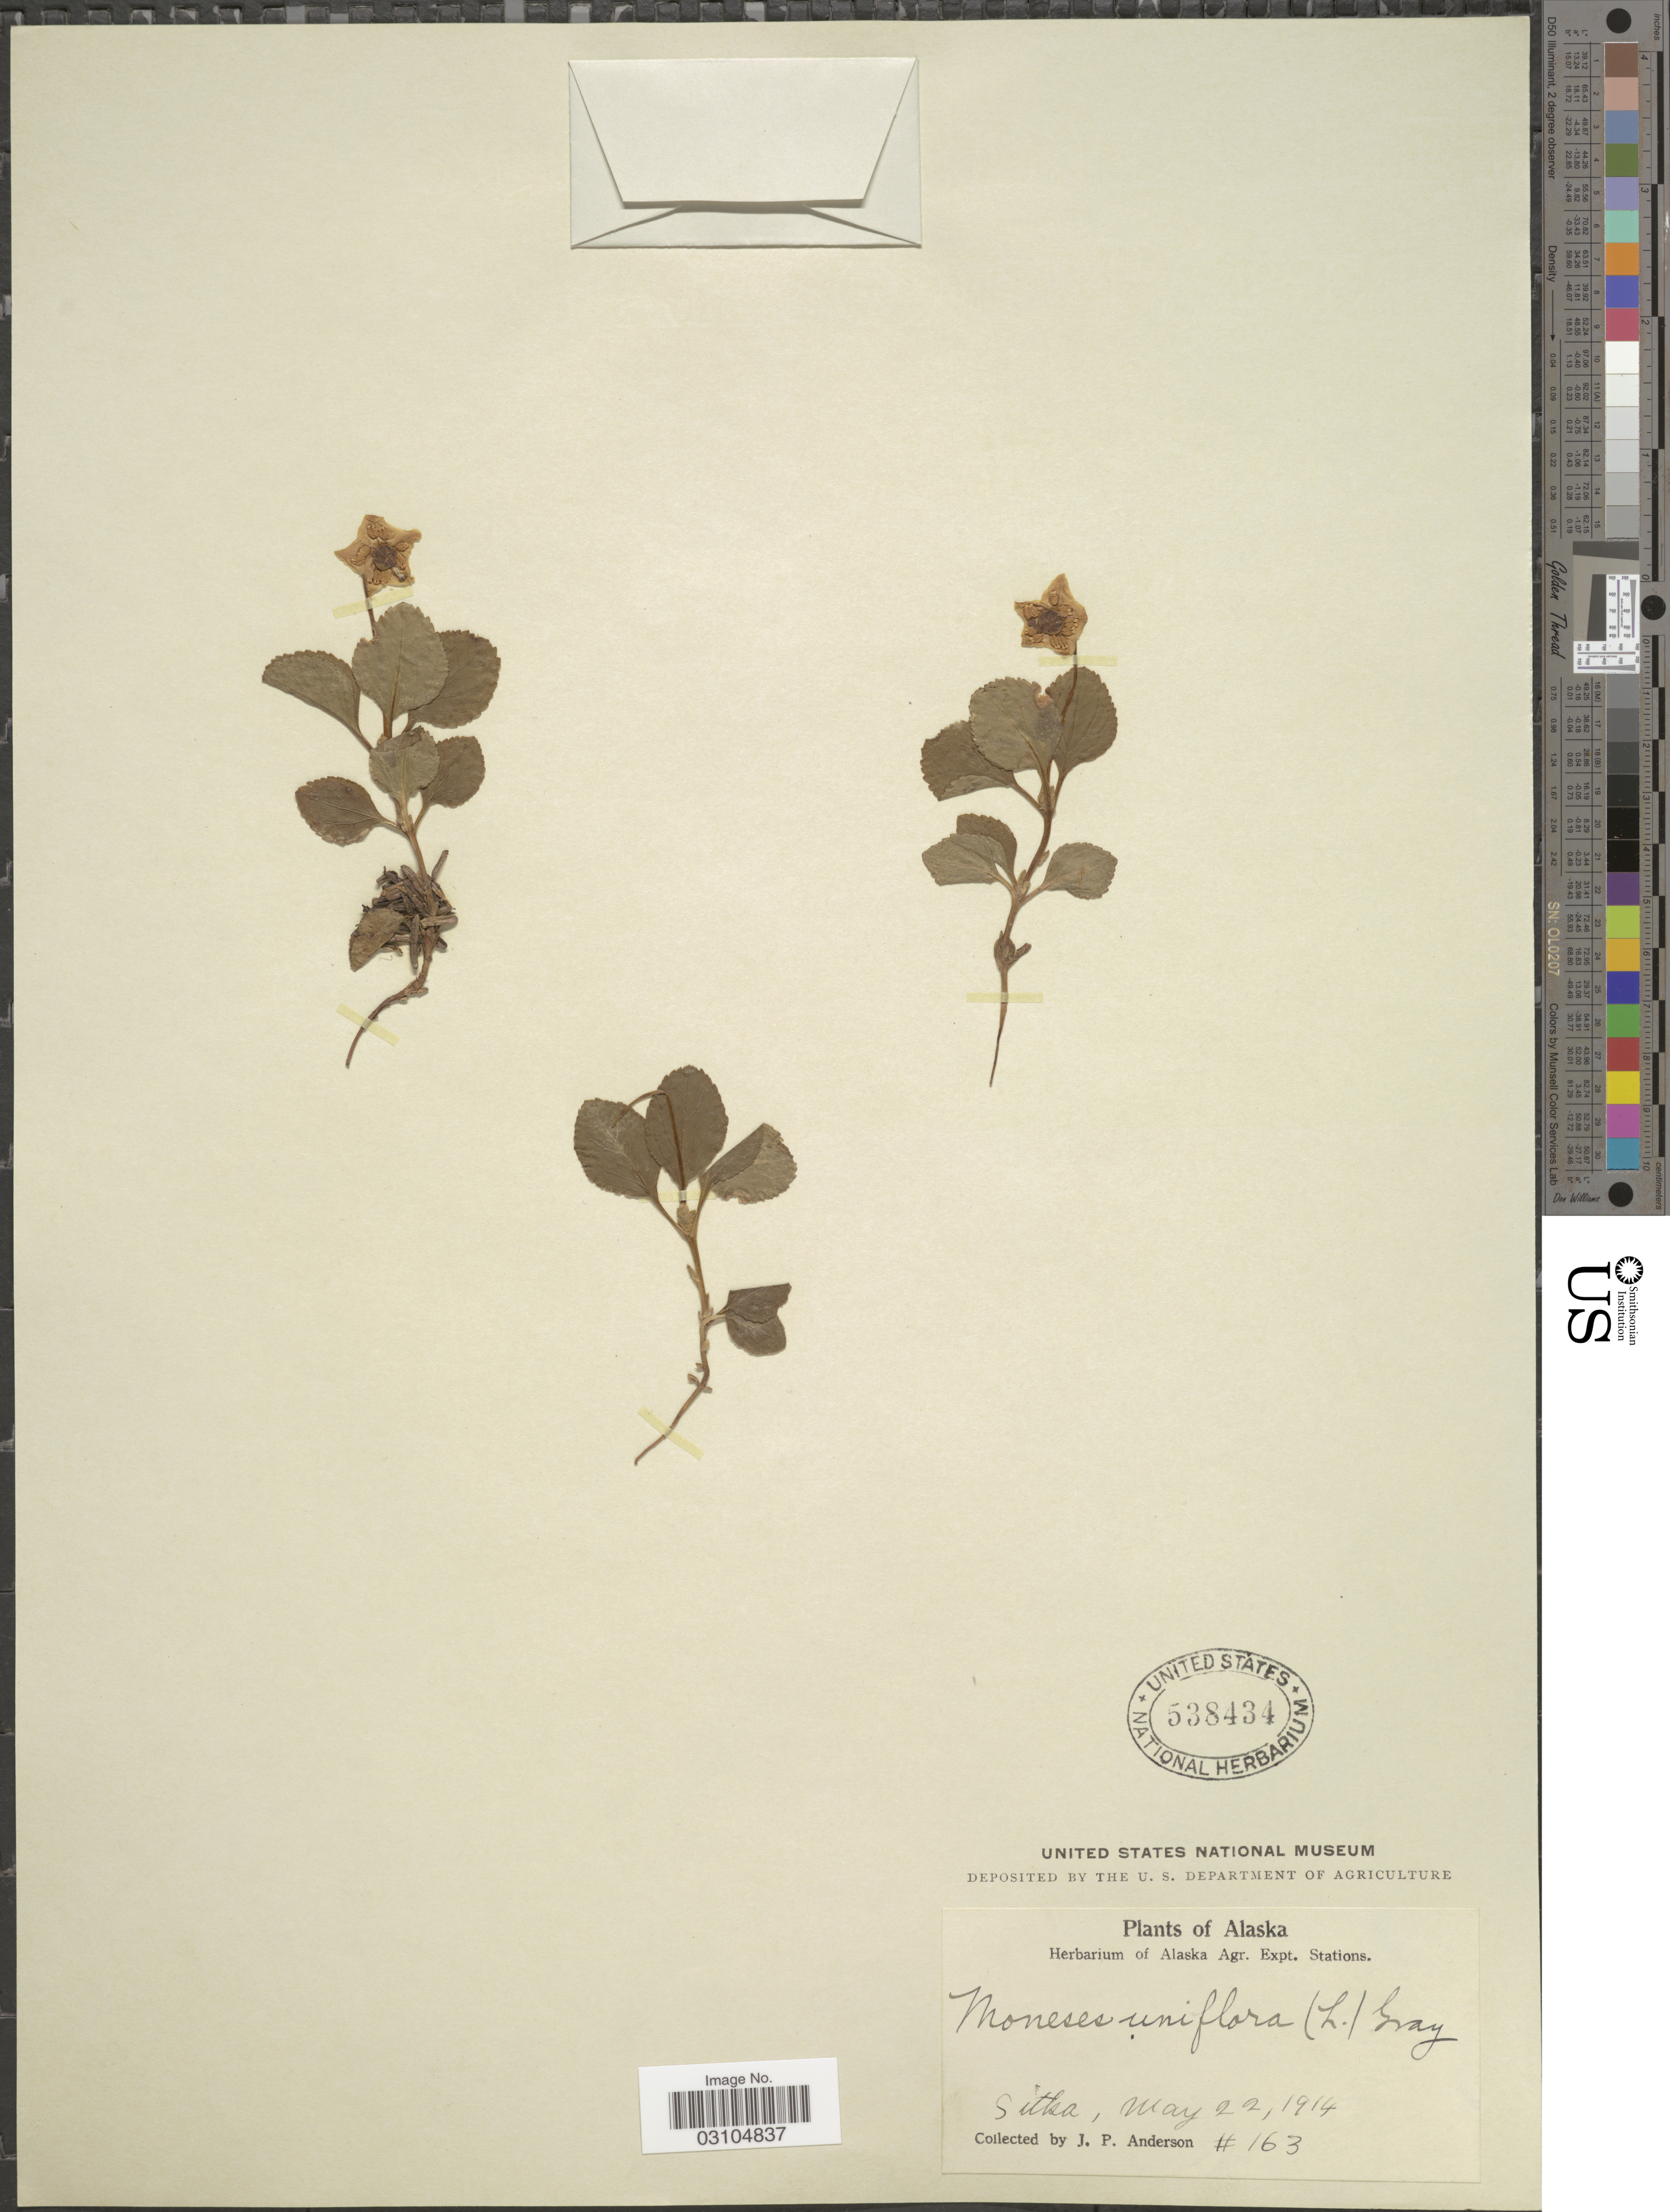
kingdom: Plantae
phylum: Tracheophyta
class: Magnoliopsida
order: Ericales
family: Ericaceae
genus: Moneses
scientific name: Moneses uniflora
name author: (L.) A. Gray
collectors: J. P. Anderson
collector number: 163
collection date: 1914-05-22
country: United States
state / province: Alaska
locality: Sitka.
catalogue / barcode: US 538434